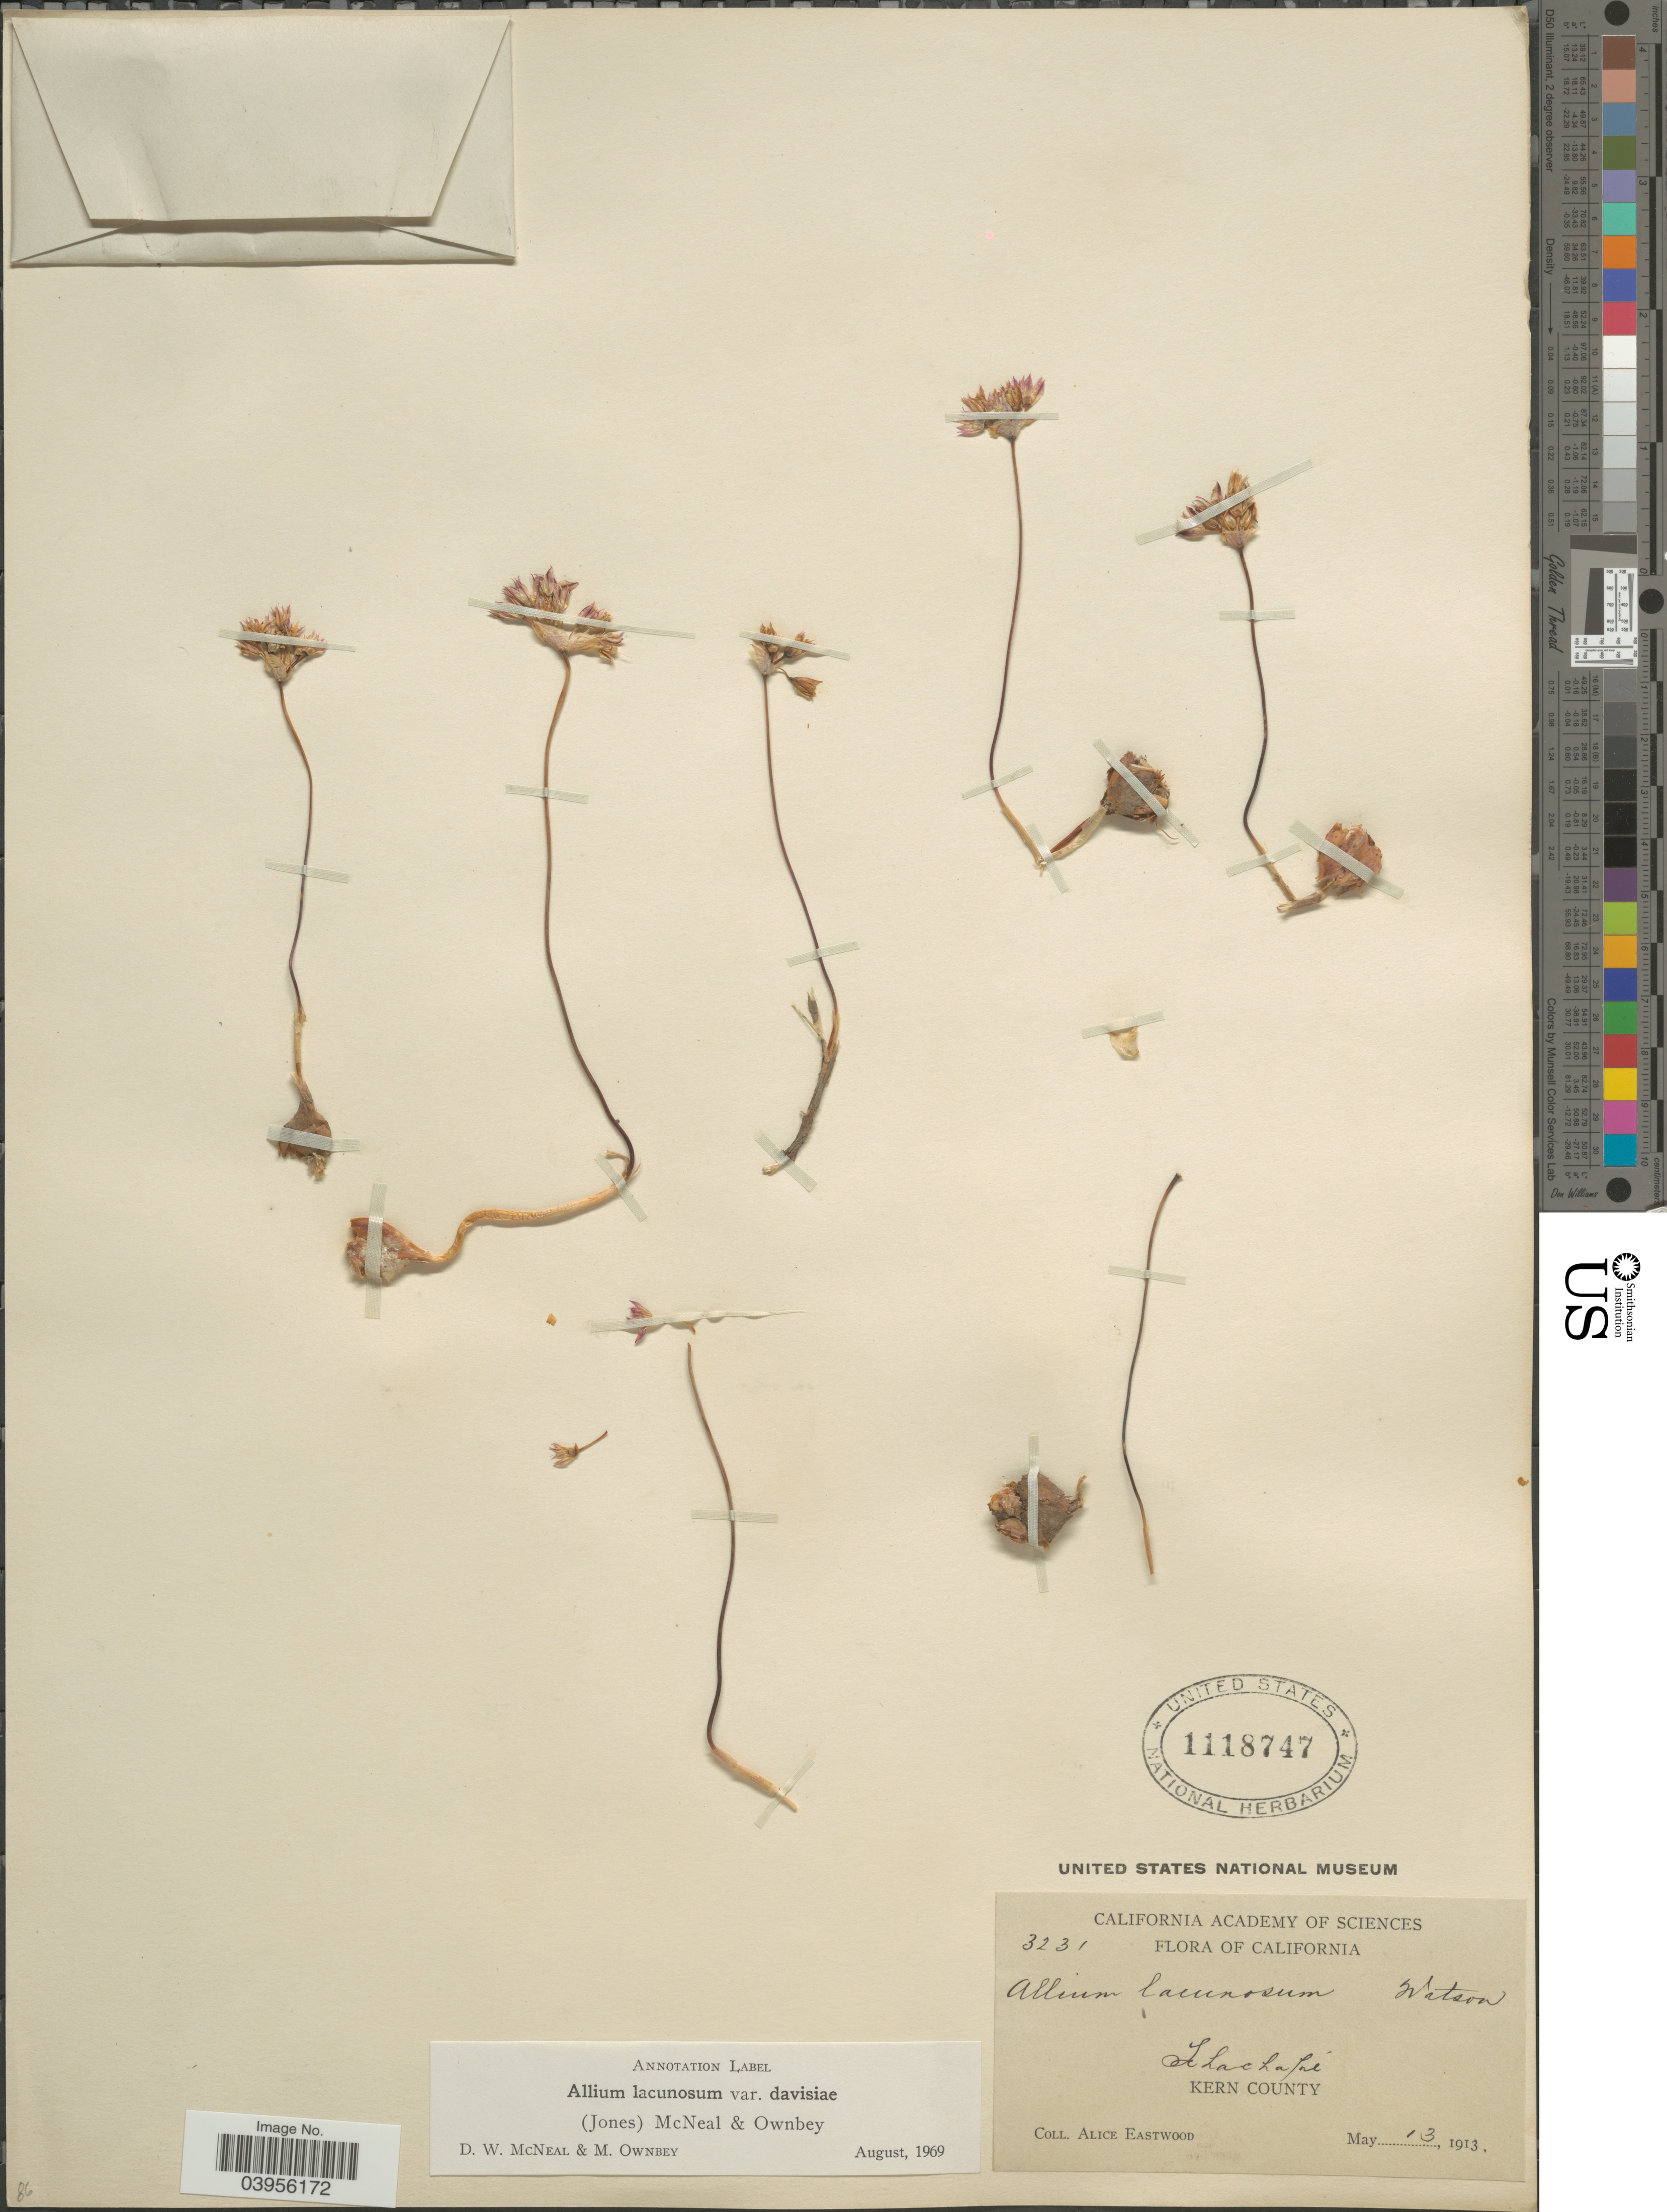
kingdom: Plantae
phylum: Tracheophyta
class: Liliopsida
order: Asparagales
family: Amaryllidaceae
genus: Allium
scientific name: Allium lacunosum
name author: S. Watson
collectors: A. Eastwood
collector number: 3231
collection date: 1913-05-13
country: United States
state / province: California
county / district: Kern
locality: Tehachapi. Kern County.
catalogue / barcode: US 1118747